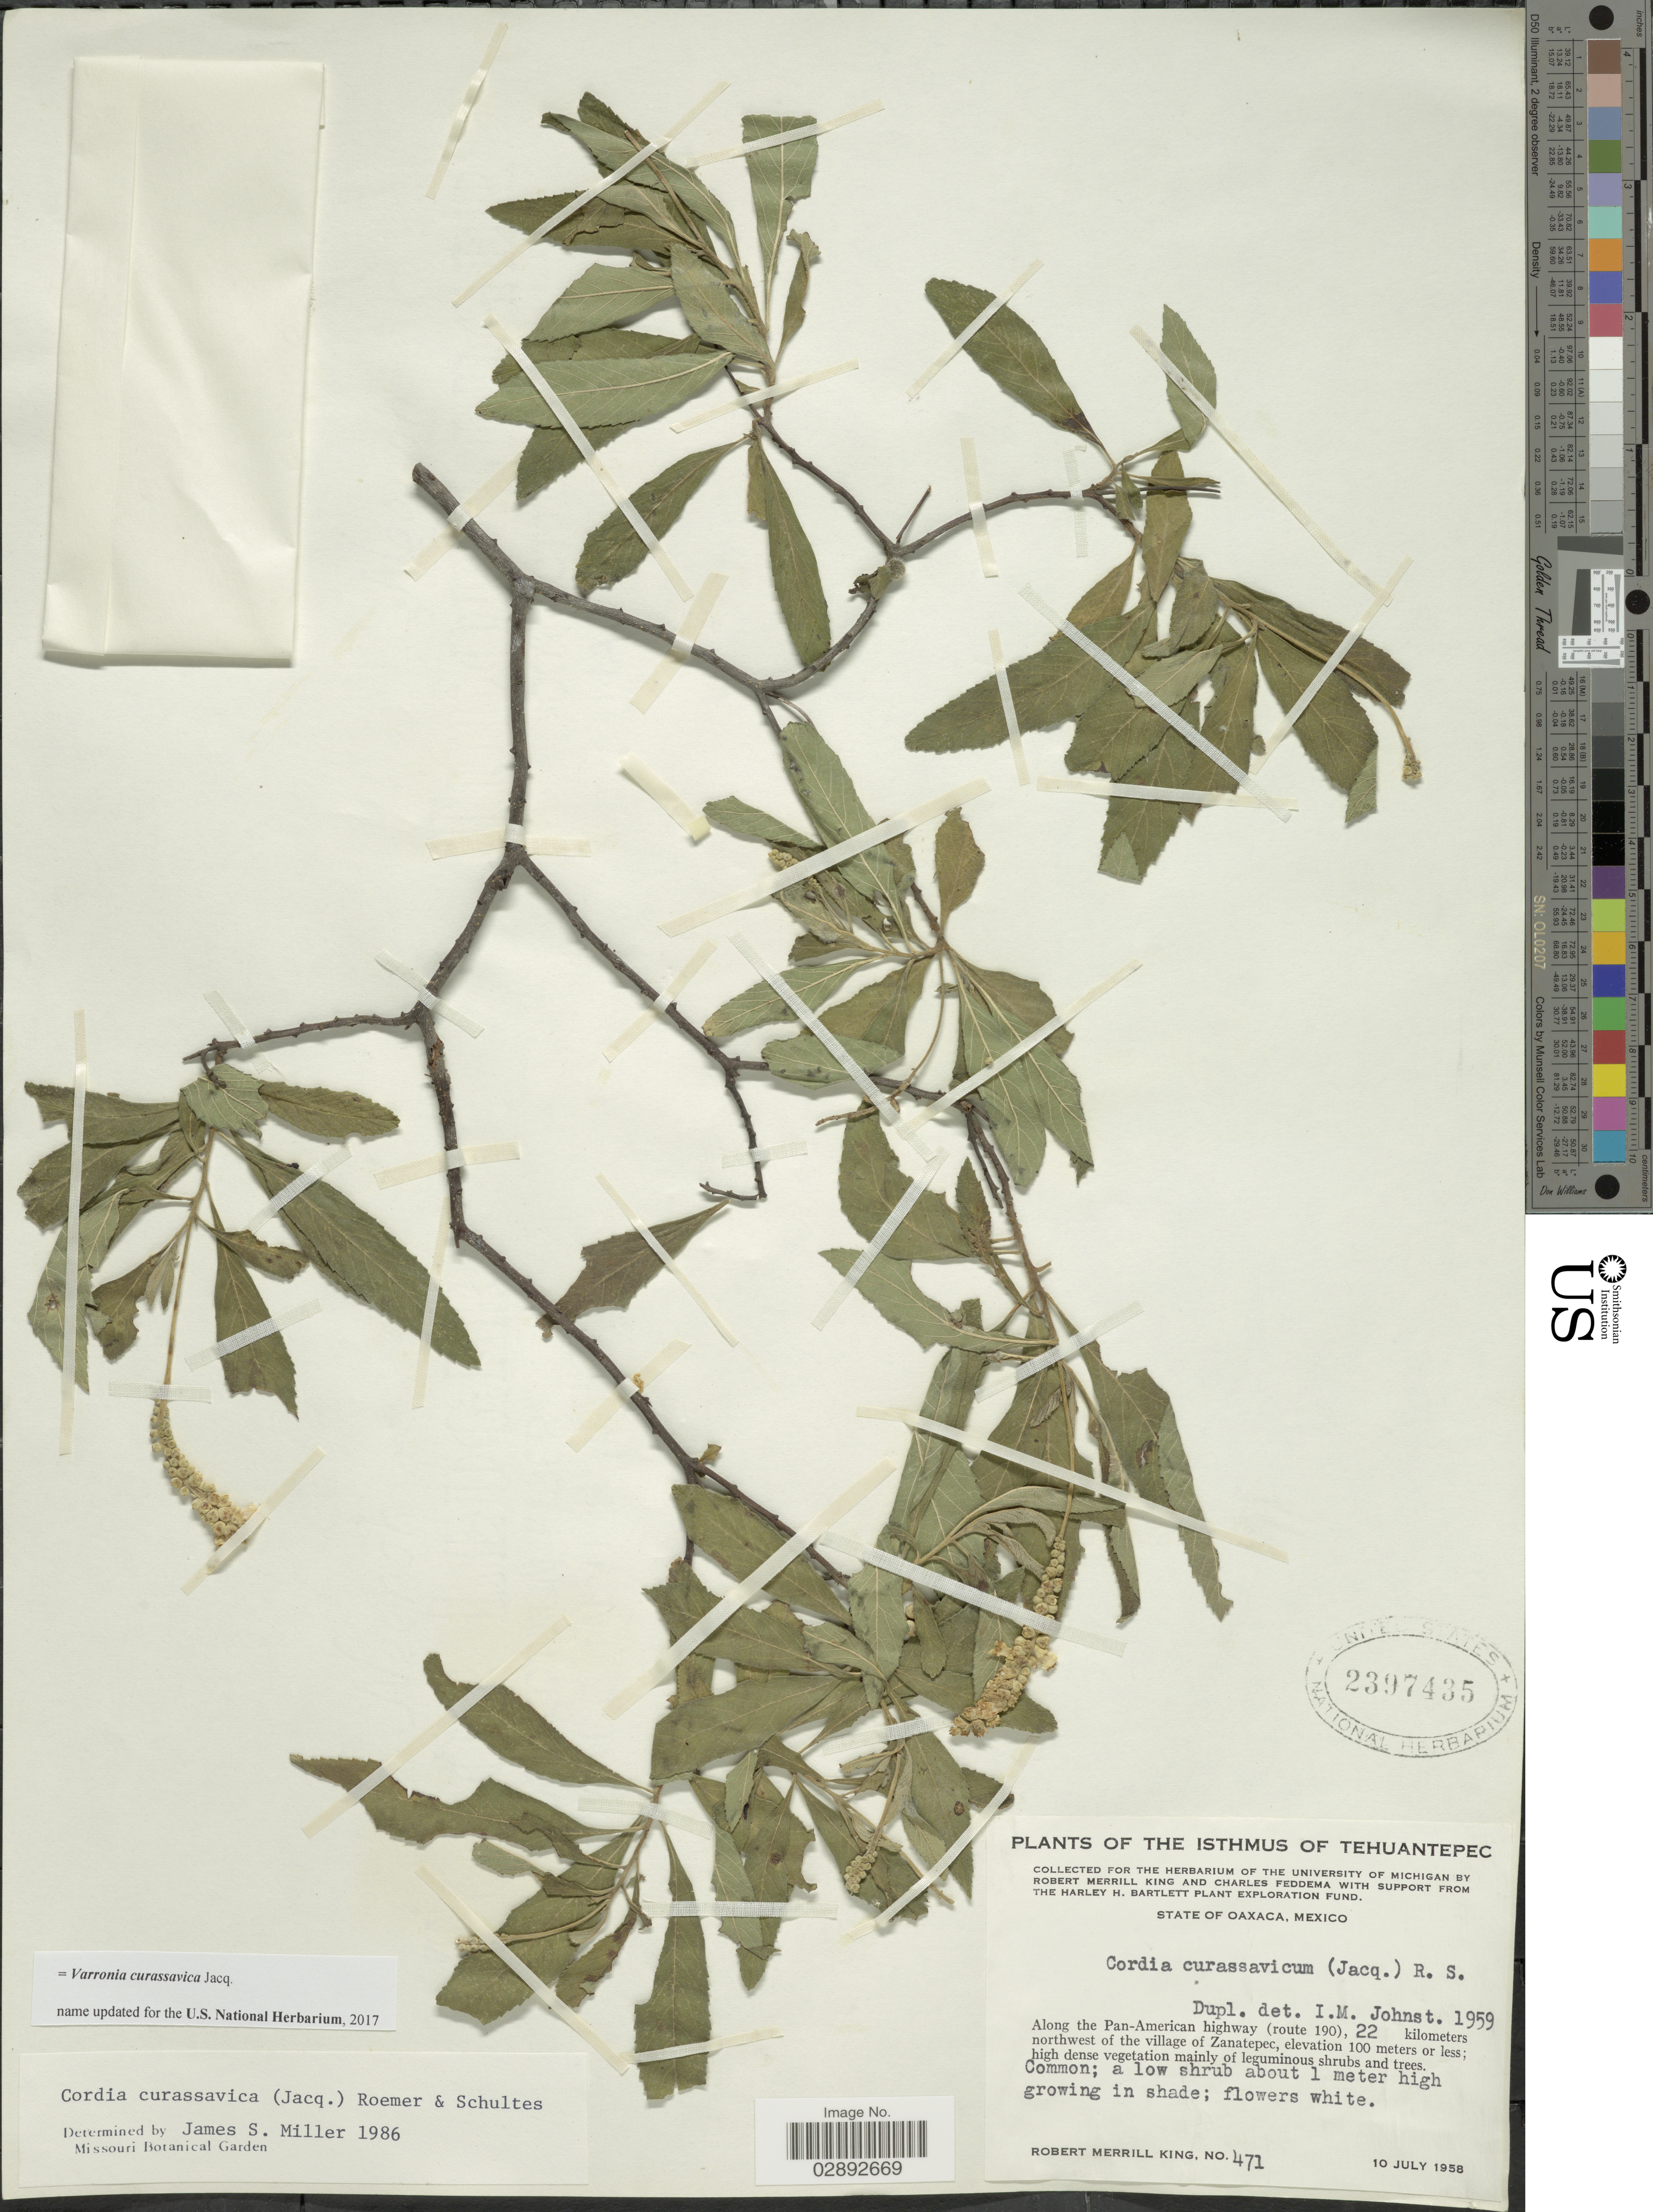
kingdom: Plantae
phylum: Tracheophyta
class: Magnoliopsida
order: Boraginales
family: Cordiaceae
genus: Varronia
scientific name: Varronia curassavica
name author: Jacq.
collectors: R. M. King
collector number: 471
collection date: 1958-07-10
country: Mexico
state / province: Oaxaca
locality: Isthmus of Tehuantepec. Along the Pan-American highway (route 190), 22 kilometers northwest of the village of Zanatepec.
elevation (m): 100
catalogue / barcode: US 2397435